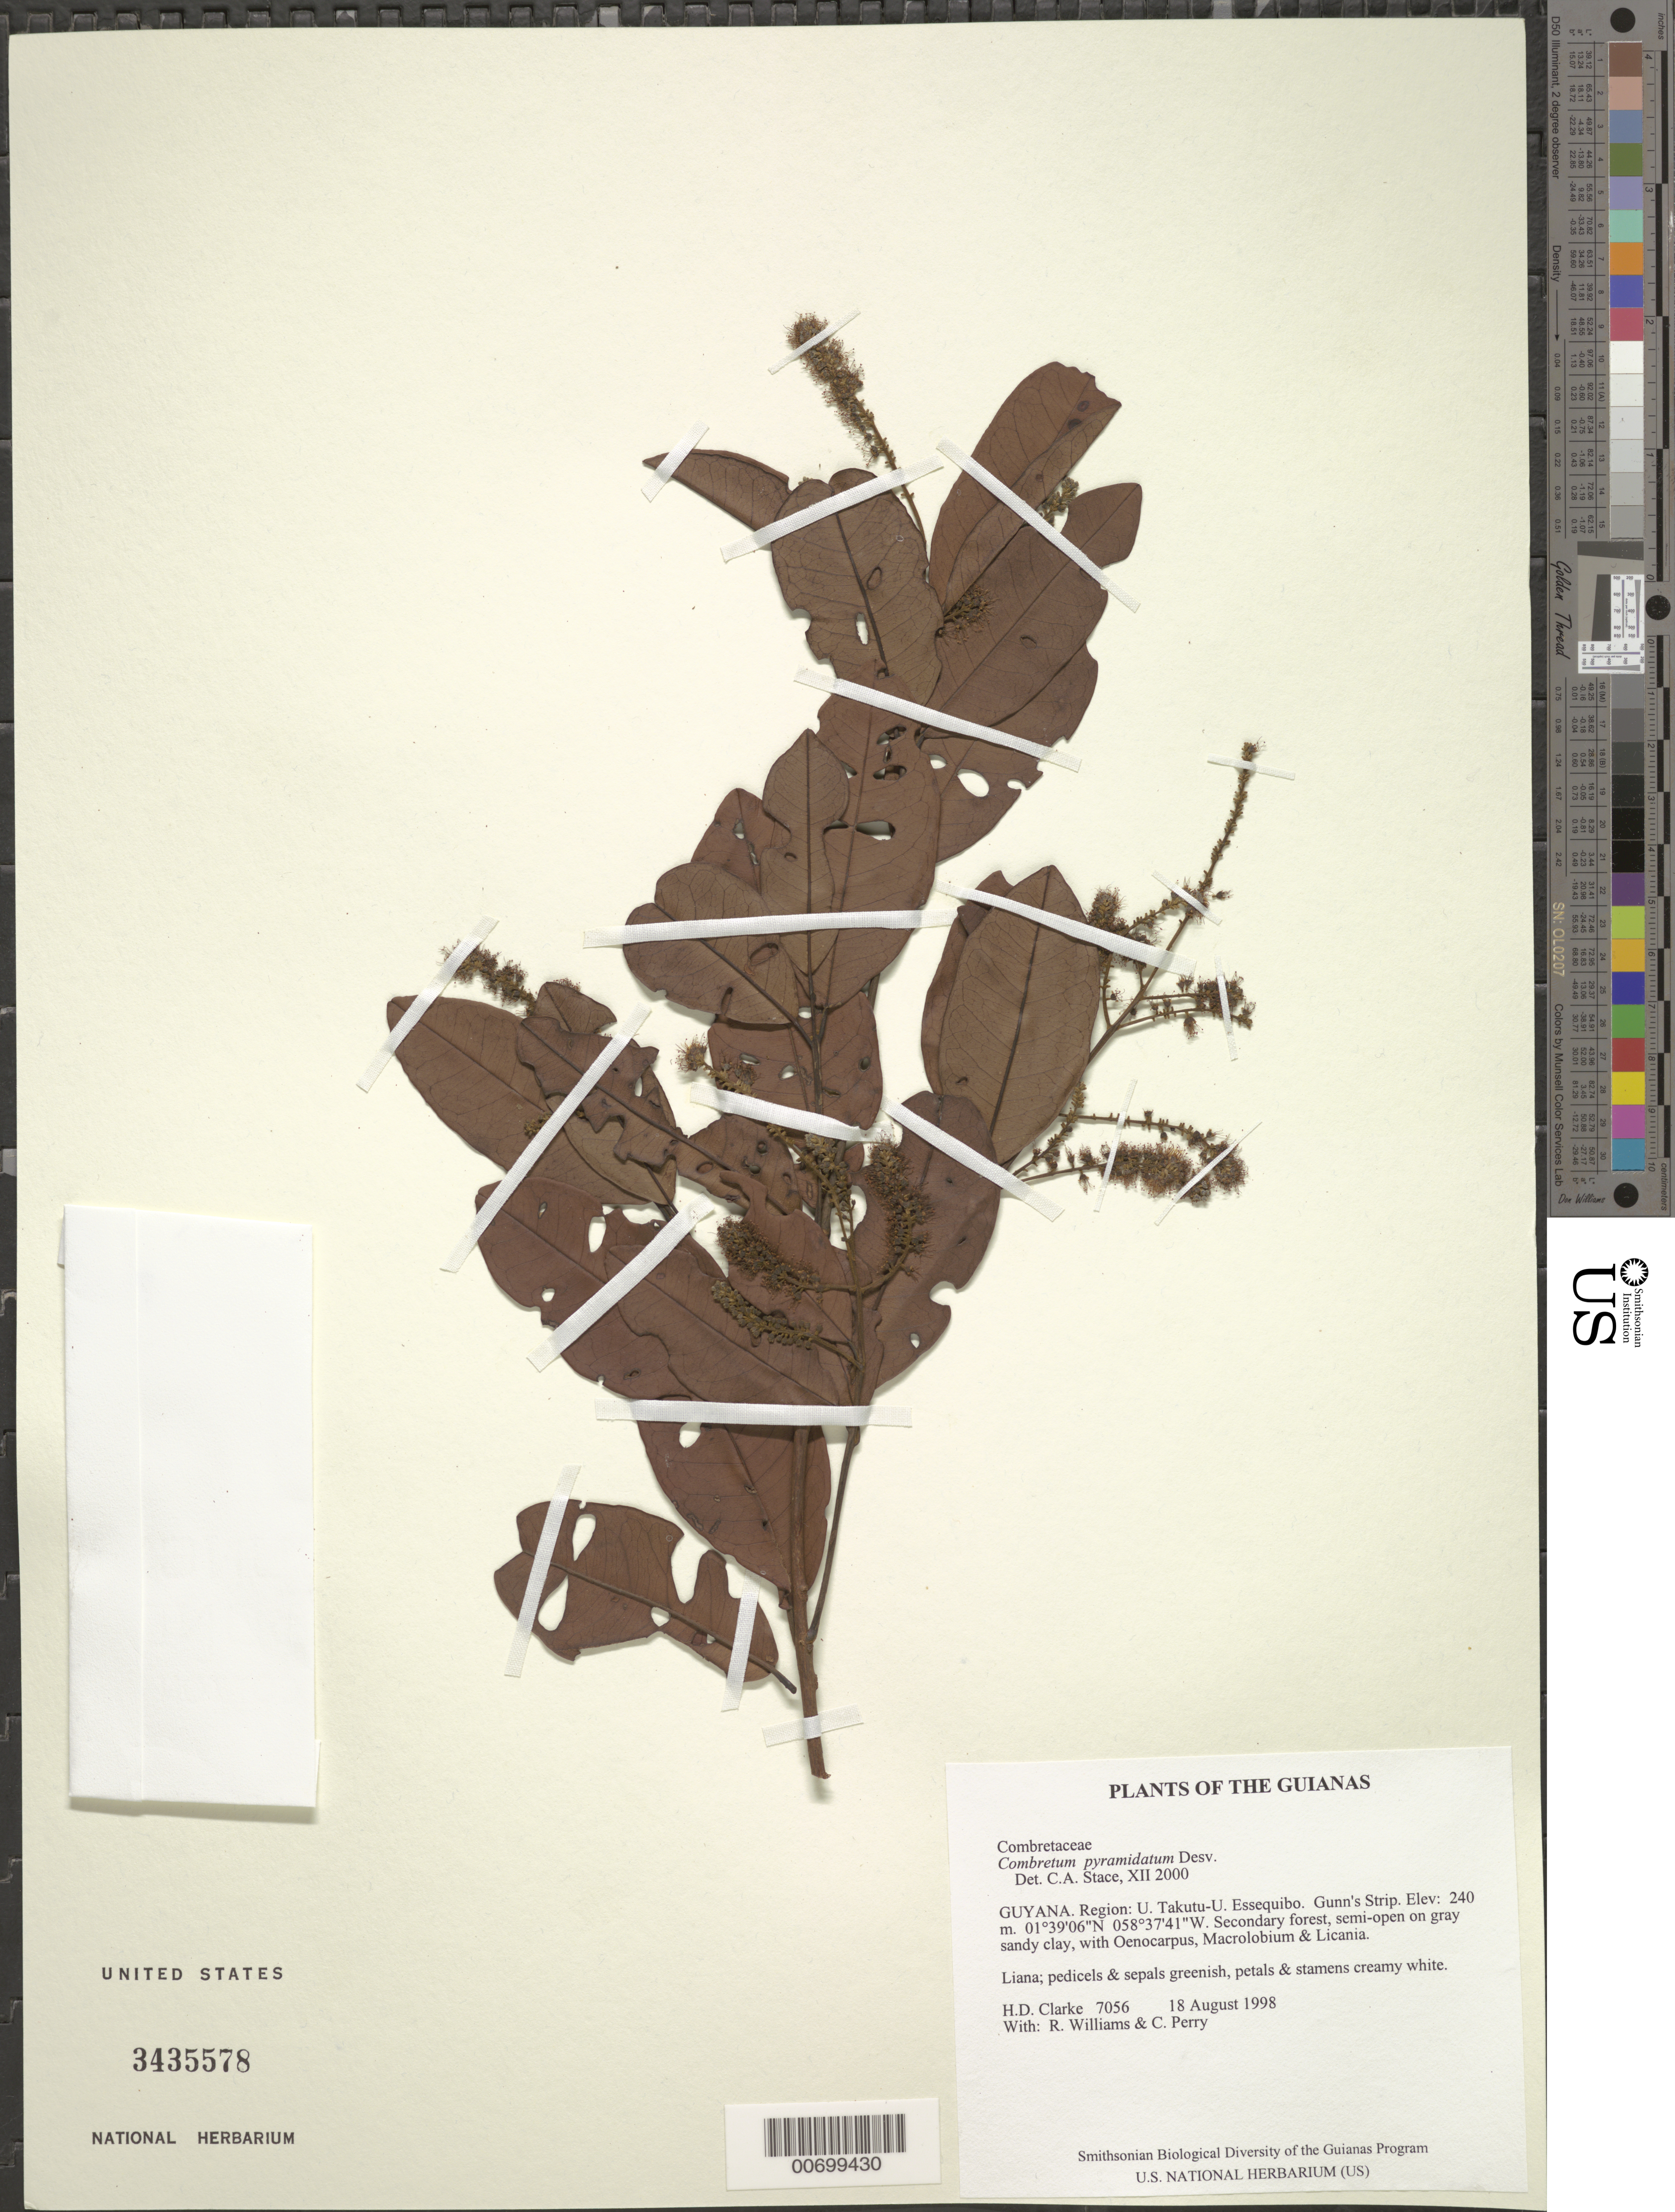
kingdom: Plantae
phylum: Tracheophyta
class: Magnoliopsida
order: Myrtales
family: Combretaceae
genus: Combretum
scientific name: Combretum pyramidatum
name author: Desv.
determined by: Stace, C. A.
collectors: H. D. Clarke, R. Williams & C. Perry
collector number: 7056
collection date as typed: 18 August 1998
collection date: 1998-08-18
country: Guyana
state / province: U. Takutu-U. Essequibo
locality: Gunn's Strip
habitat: Secondary forest, semi-open on gray sandy clay, with Oenocarpus, Macrolobium & Licania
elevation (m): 240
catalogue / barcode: US 3435578